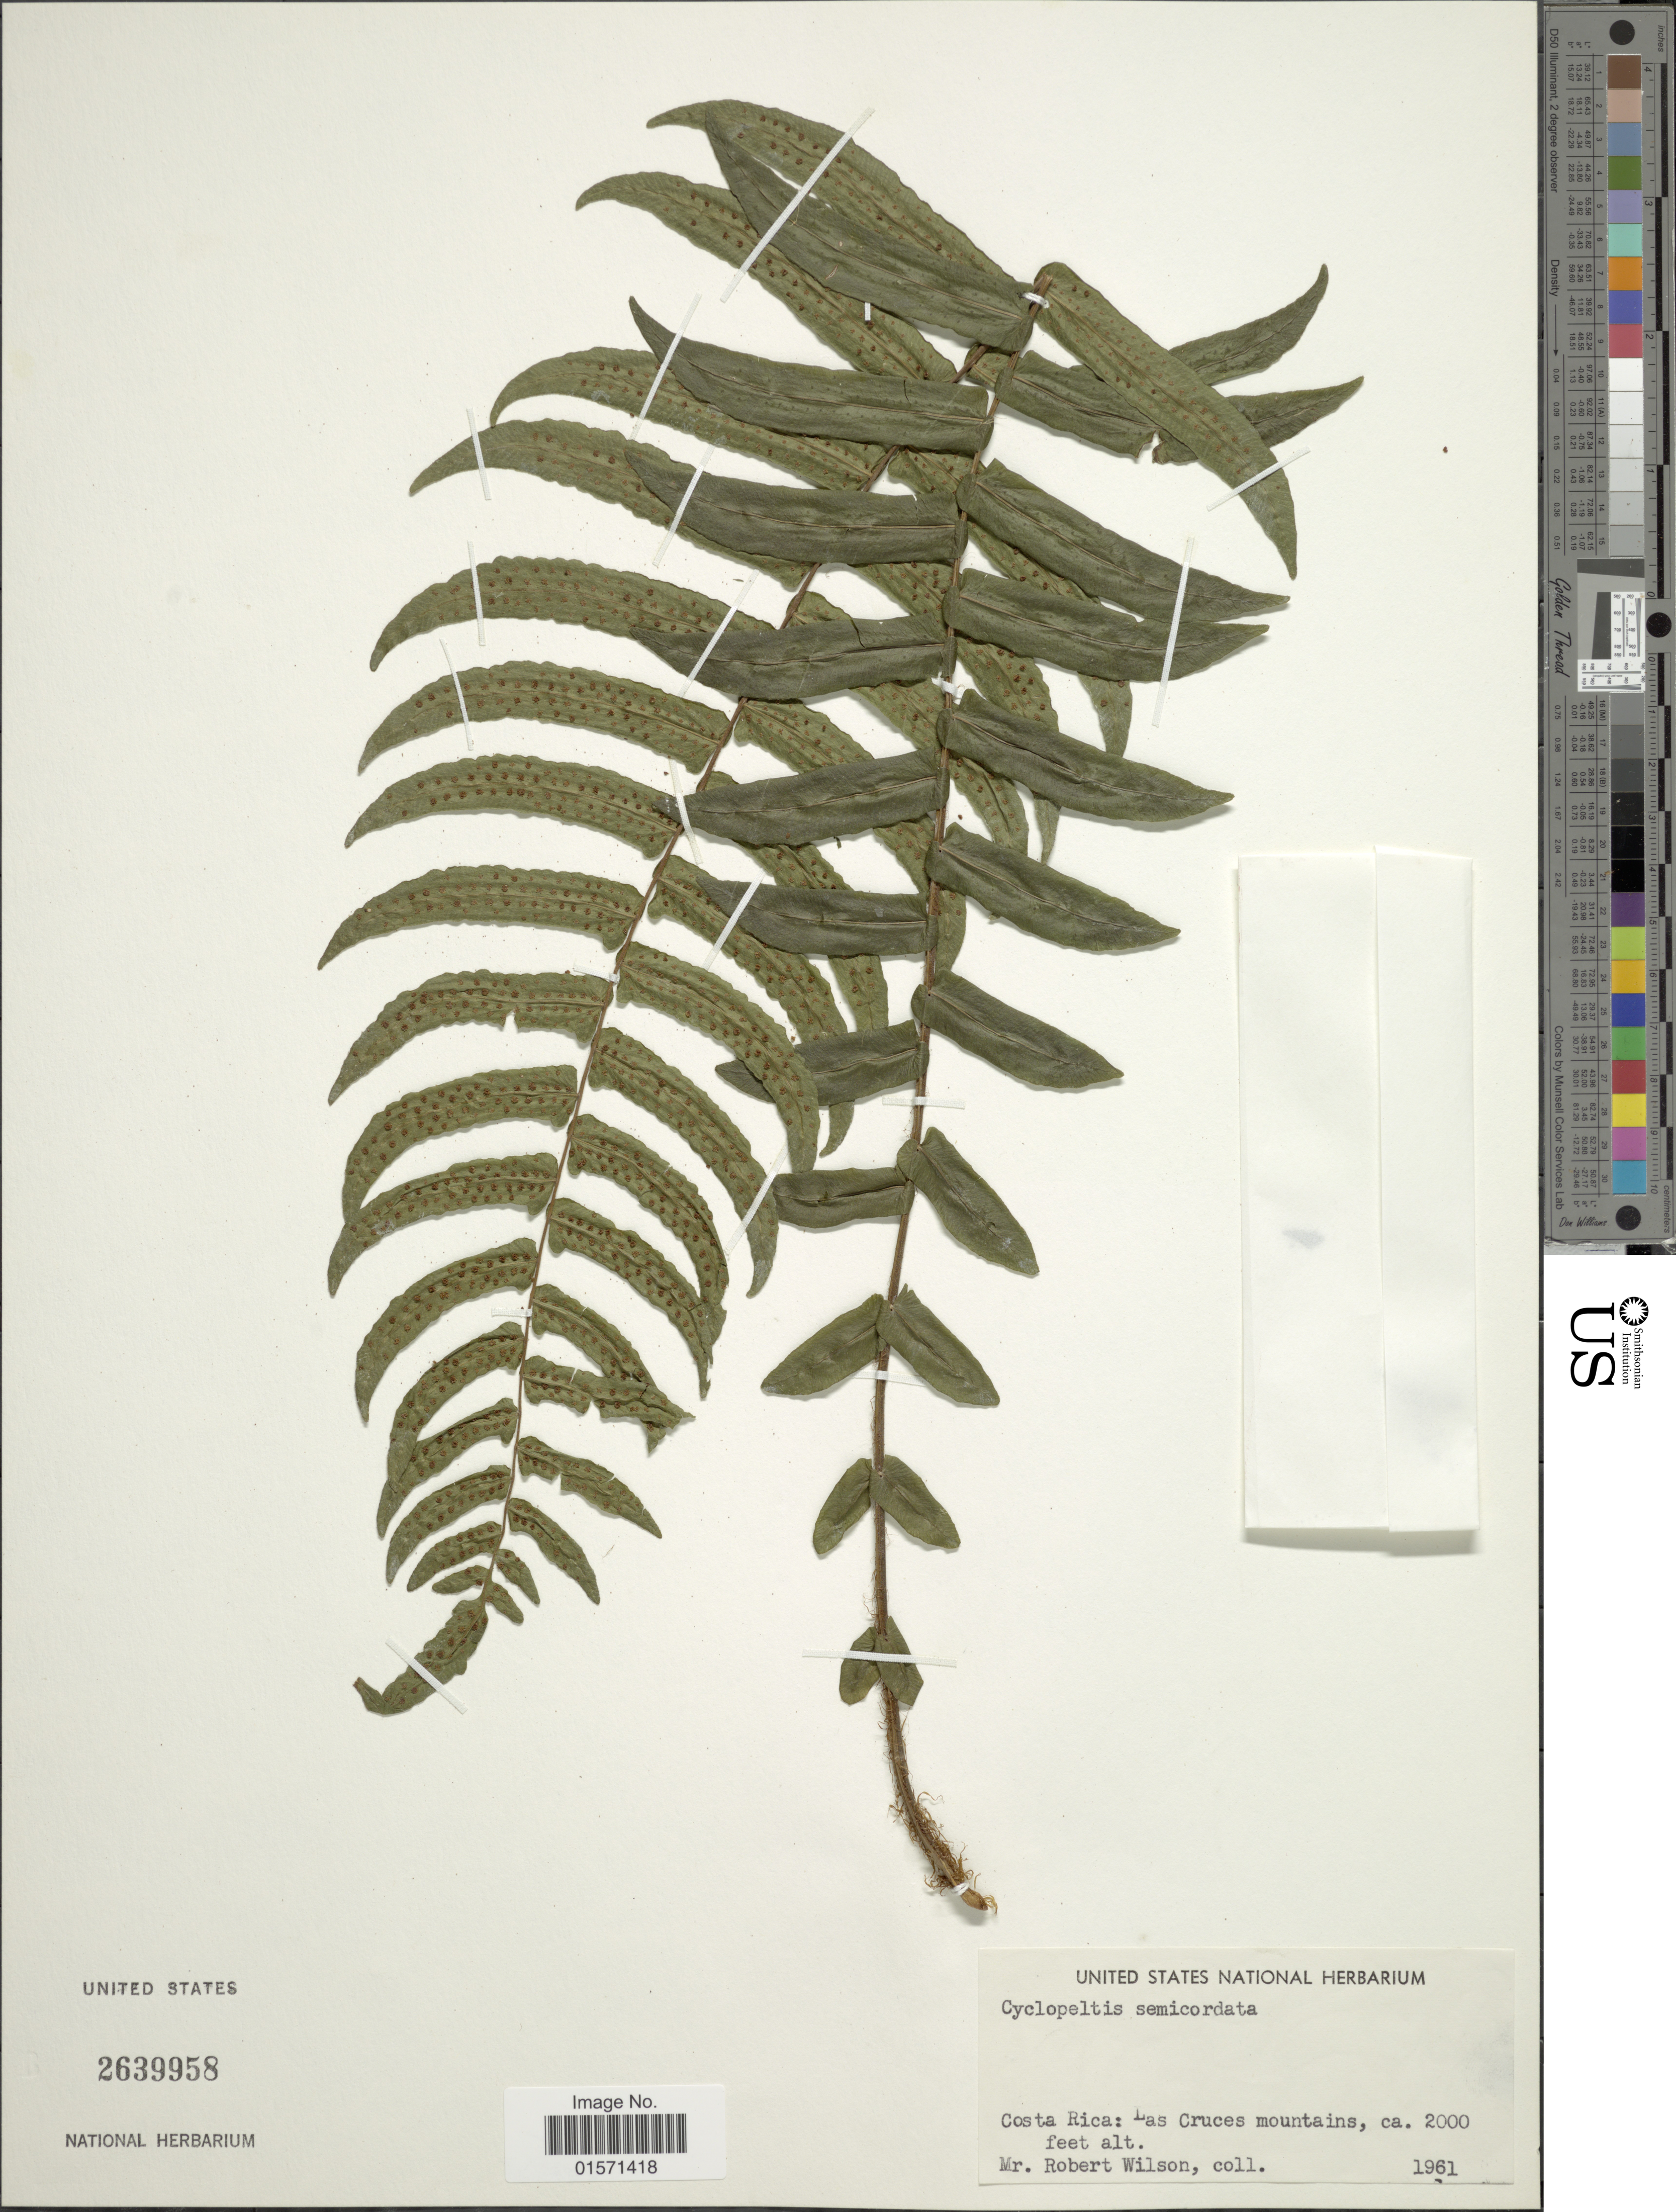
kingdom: Plantae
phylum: Tracheophyta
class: Polypodiopsida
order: Polypodiales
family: Lomariopsidaceae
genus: Cyclopeltis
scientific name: Cyclopeltis semicordata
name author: (Sw.) J. Sm.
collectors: R. G. Wilson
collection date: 1961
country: Costa Rica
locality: Costa Rica: Las Cruces mountains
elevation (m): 610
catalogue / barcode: US 2639958